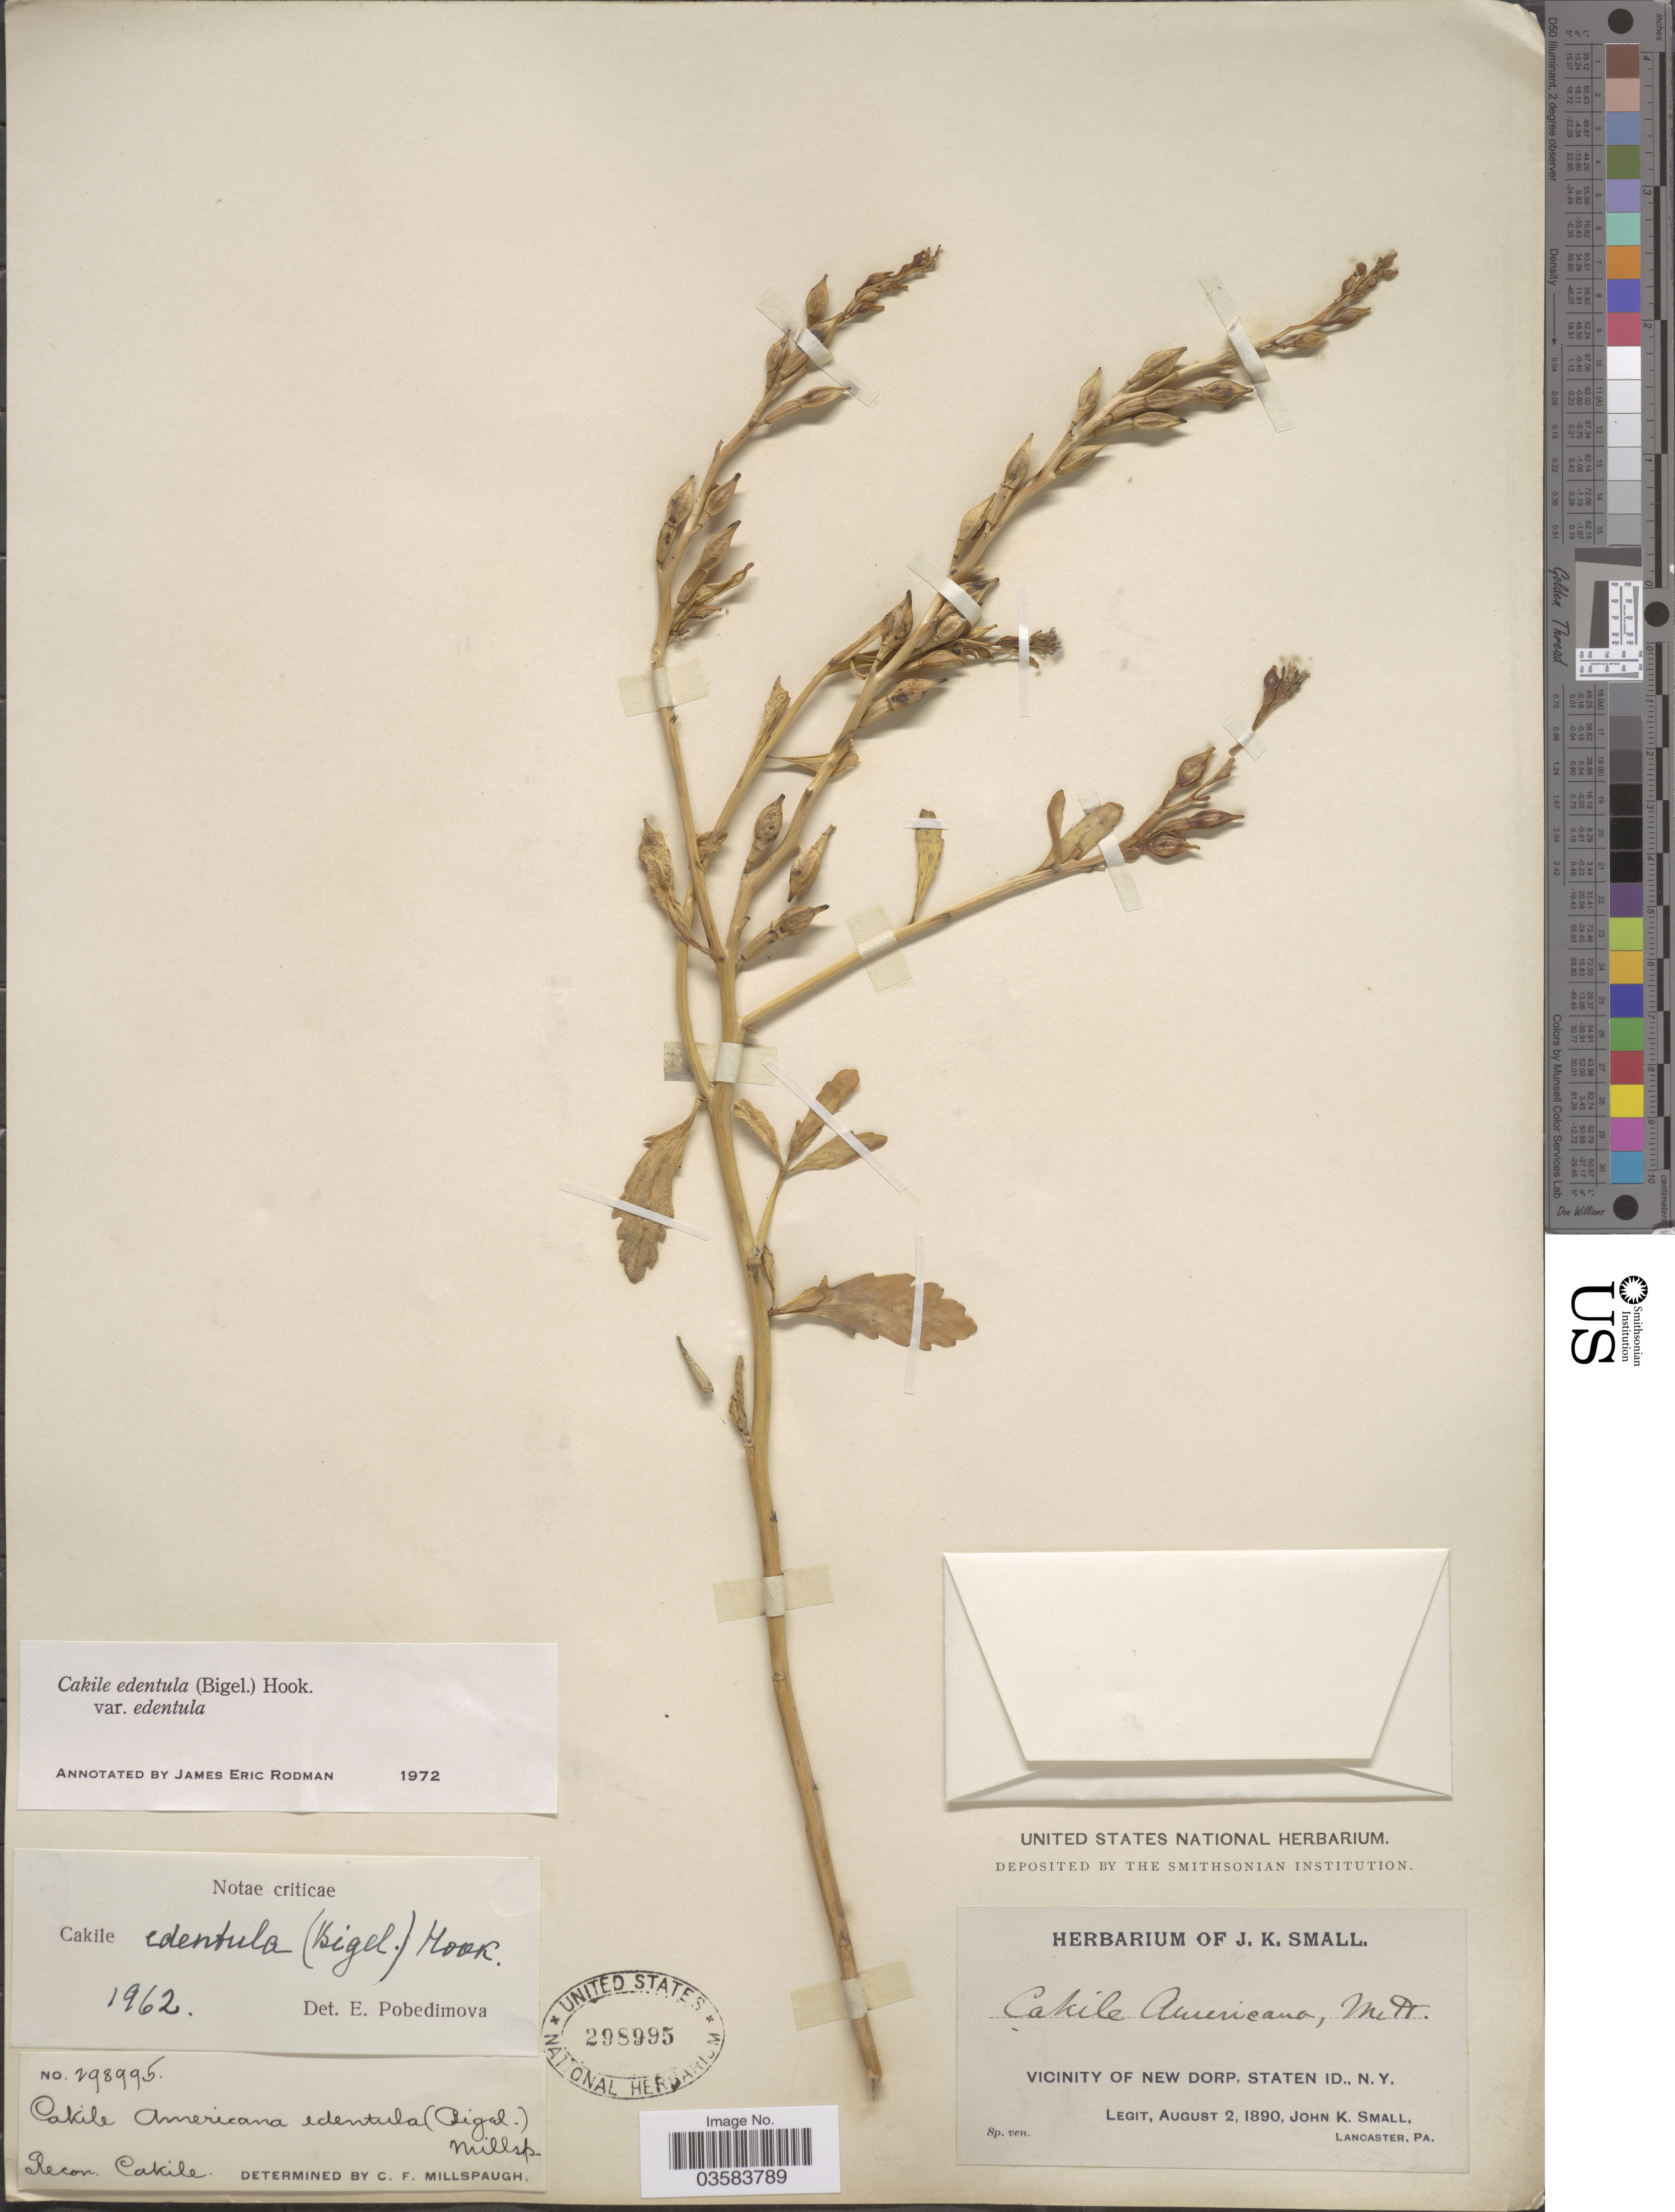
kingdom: Plantae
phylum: Tracheophyta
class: Magnoliopsida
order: Brassicales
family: Brassicaceae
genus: Cakile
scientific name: Cakile edentula var. edentula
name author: (Bigelow) Hook.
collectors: J. K. Small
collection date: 1890-08-02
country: United States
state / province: New York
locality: Vicinity of New Dorp, Staten ID., N.Y.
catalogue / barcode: US 298995